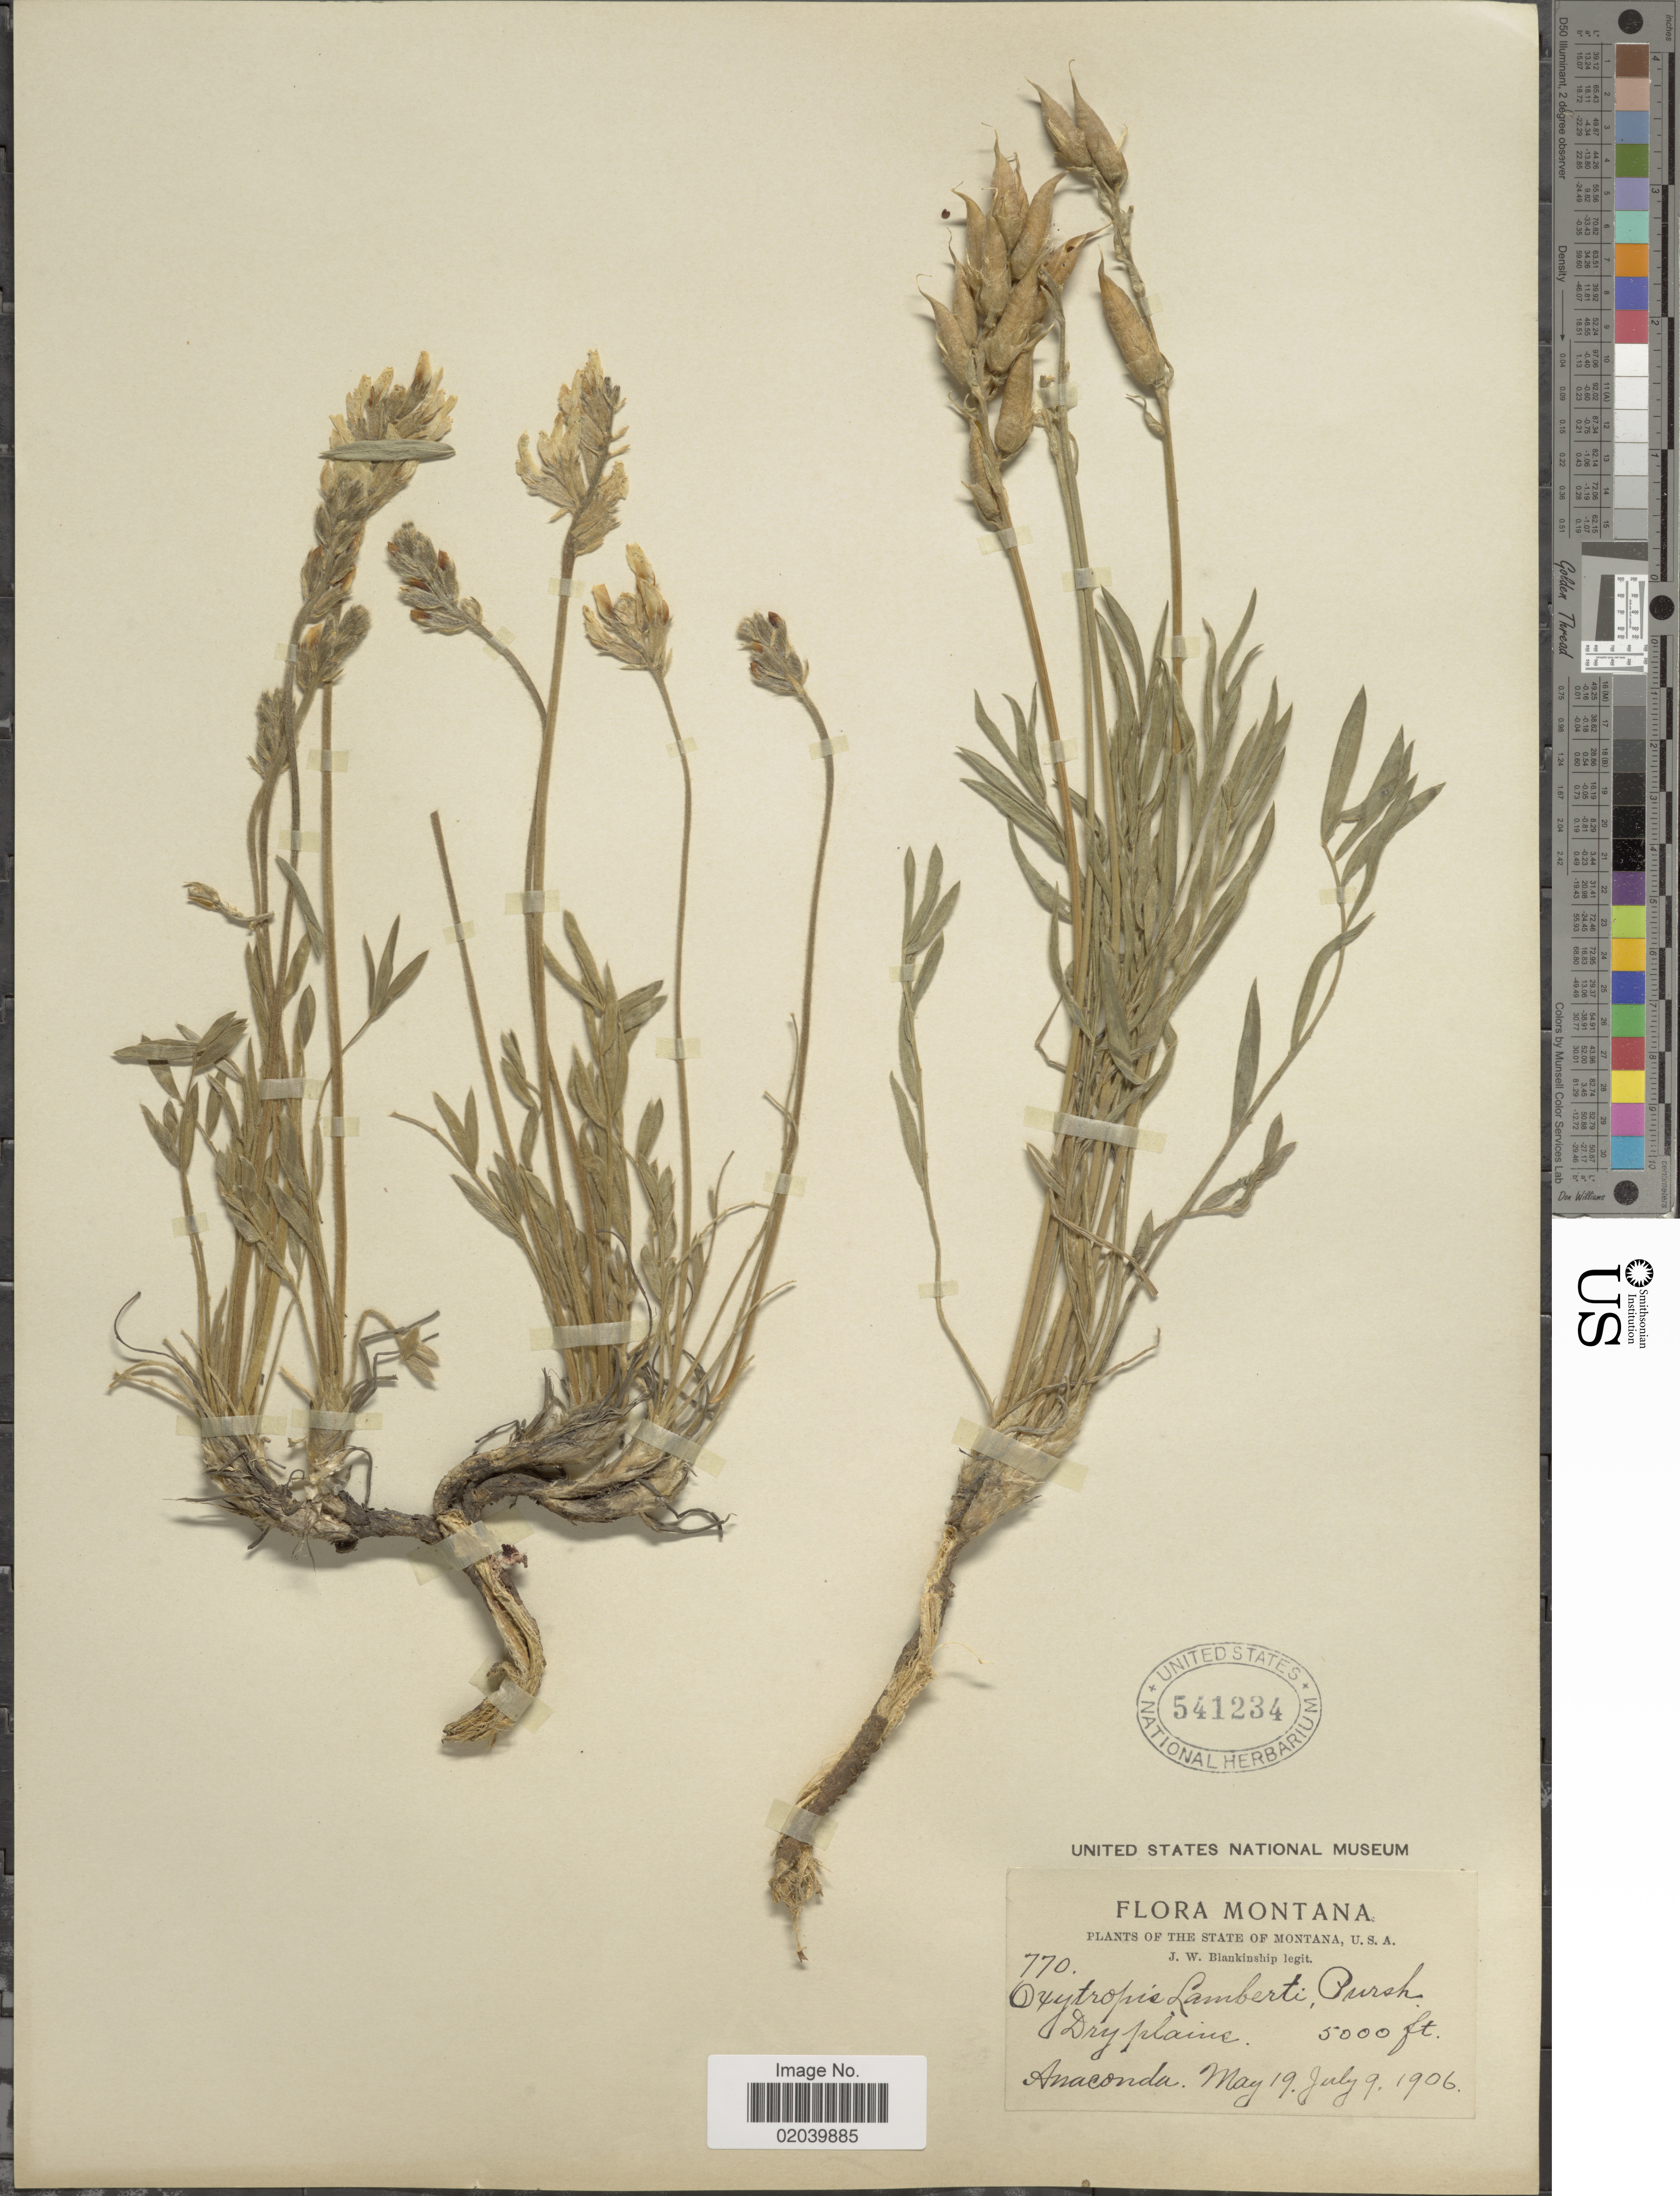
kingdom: Plantae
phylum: Tracheophyta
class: Magnoliopsida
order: Fabales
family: Fabaceae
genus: Oxytropis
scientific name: Oxytropis lambertii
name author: Pursh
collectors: J. W. Blankinship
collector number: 770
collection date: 1906-05-19/1906-07-09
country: United States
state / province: Montana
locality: State of Montana, U.S.A. Dry plains. Anaconda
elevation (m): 1524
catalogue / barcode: US 541234